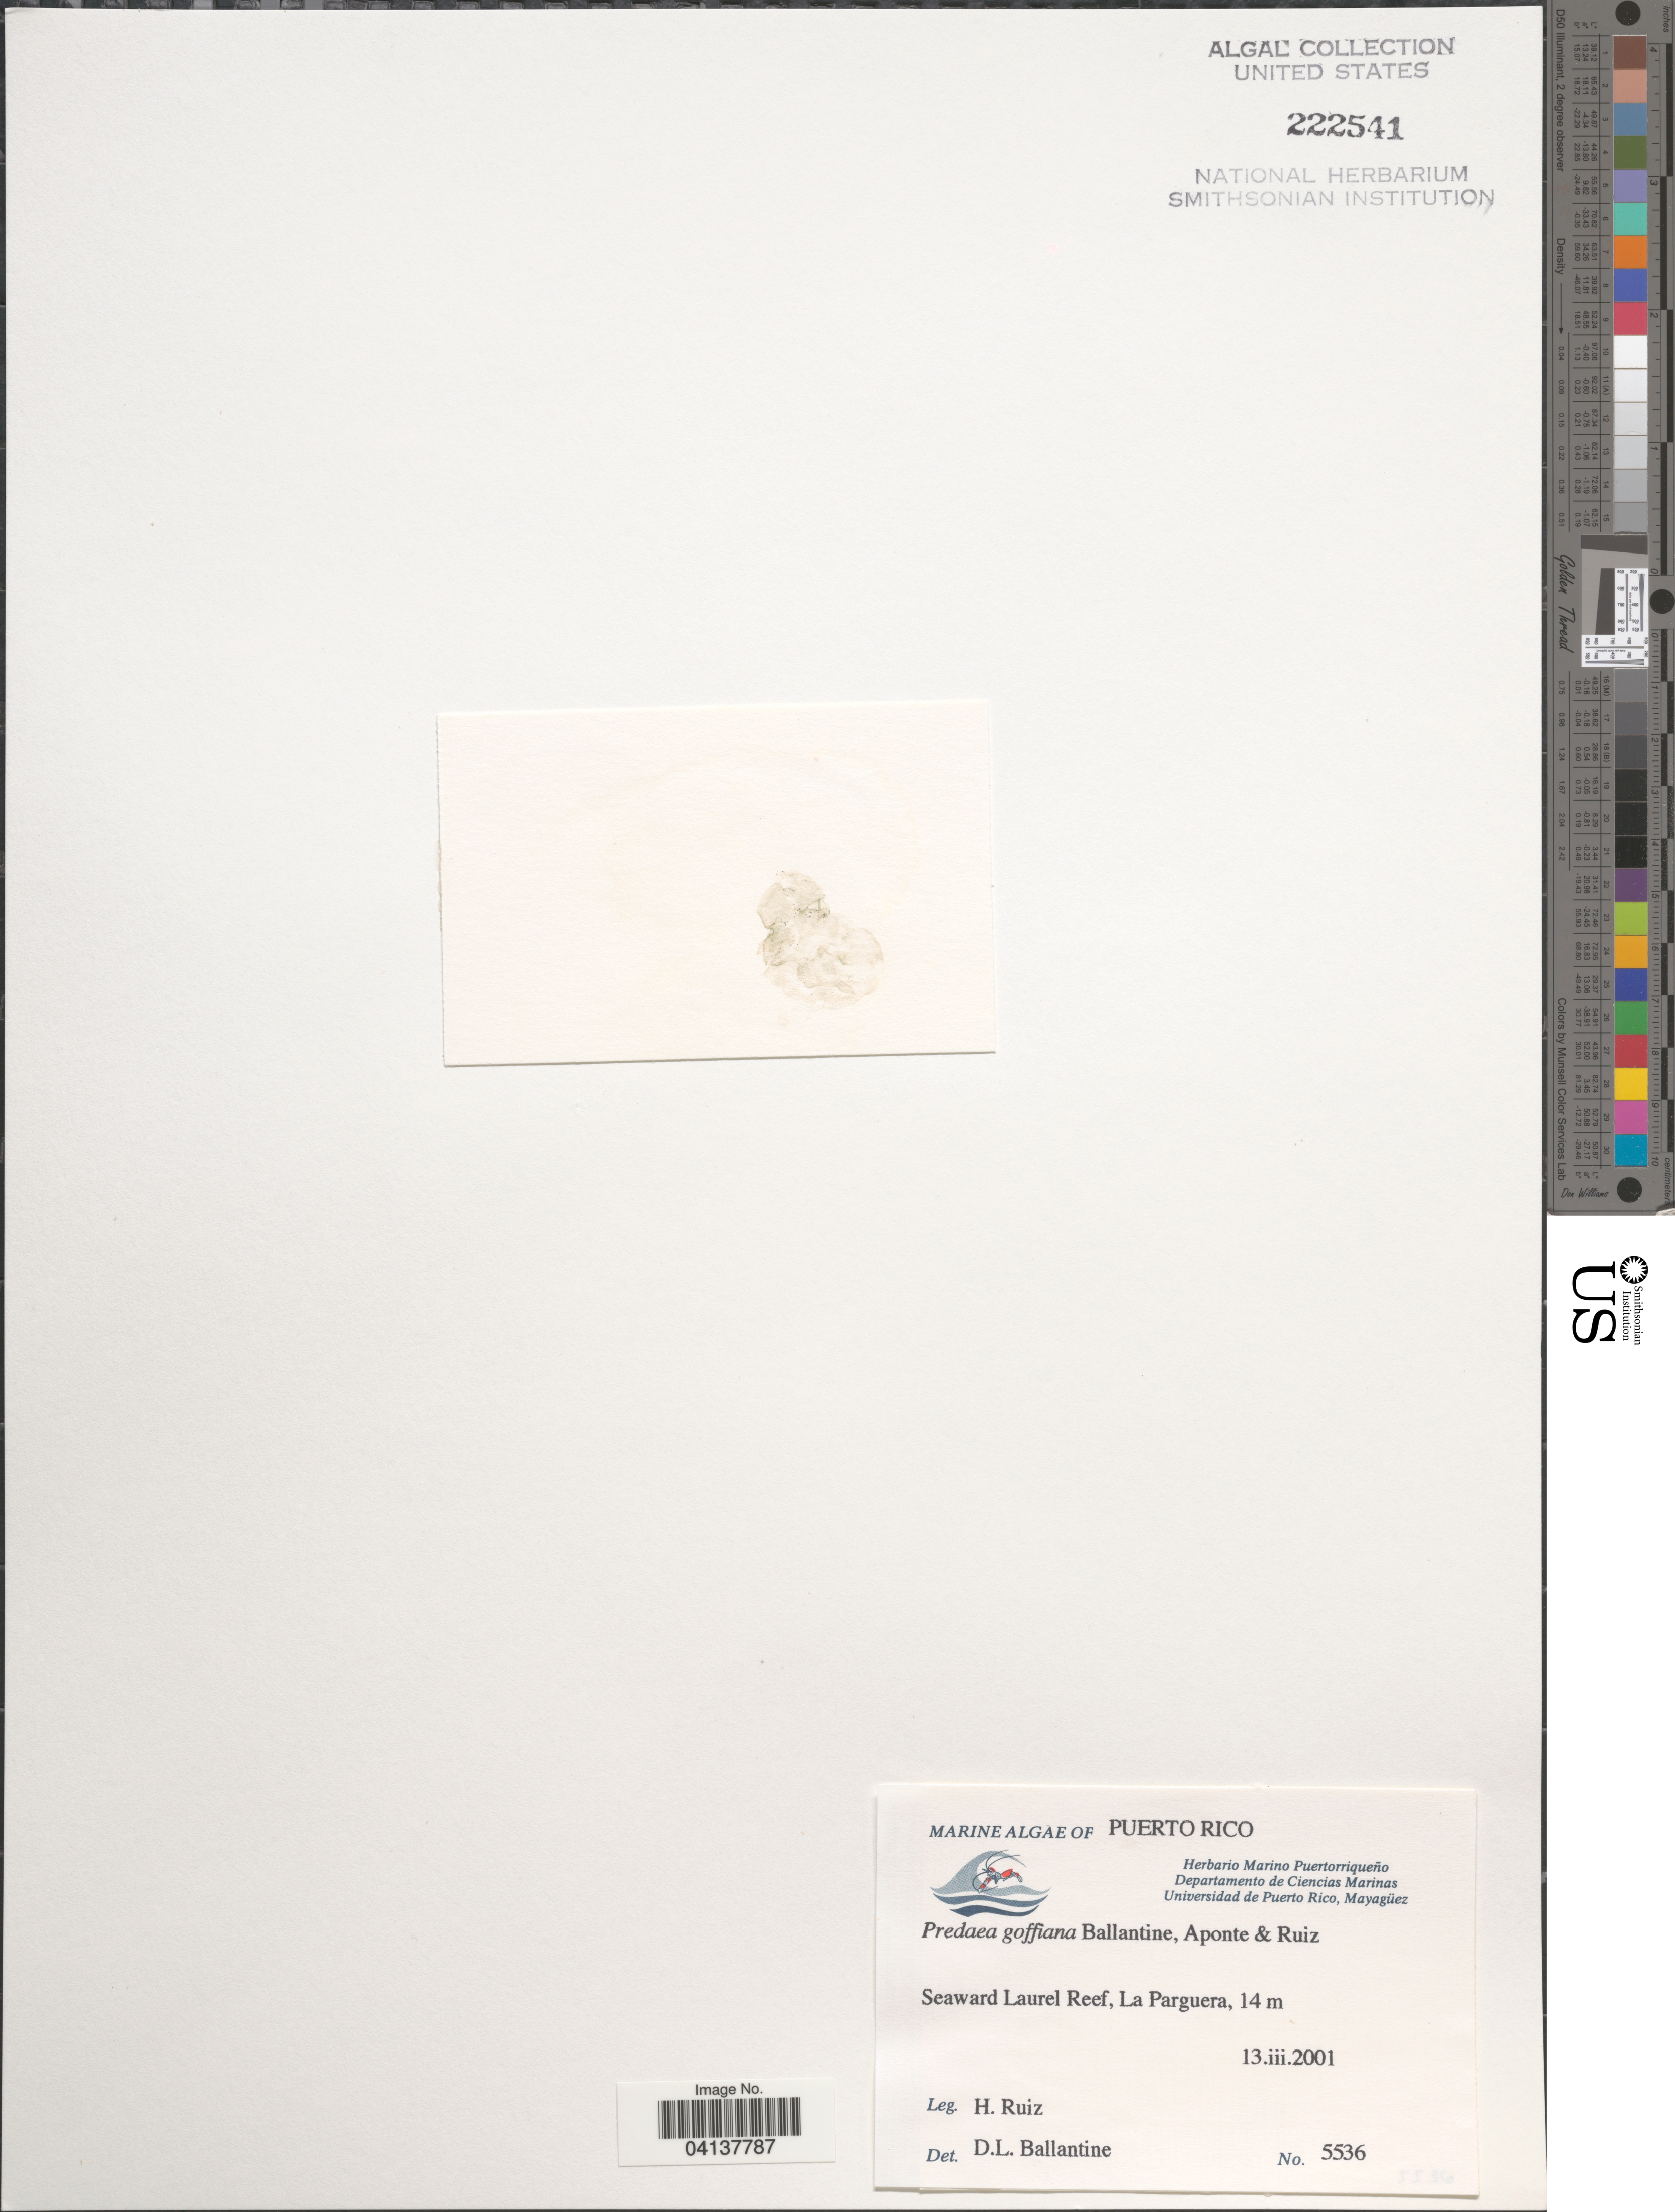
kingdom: Plantae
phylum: Rhodophyta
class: Florideophyceae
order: Nemastomatales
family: Nemastomataceae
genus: Predaea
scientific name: Predaea goffiana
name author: D.L. Ballant. et al.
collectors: H. Ruiz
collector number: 5536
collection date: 2001-03-13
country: Puerto Rico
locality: Seaward Laurel Reef, La Parguera.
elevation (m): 14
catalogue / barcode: US 222541